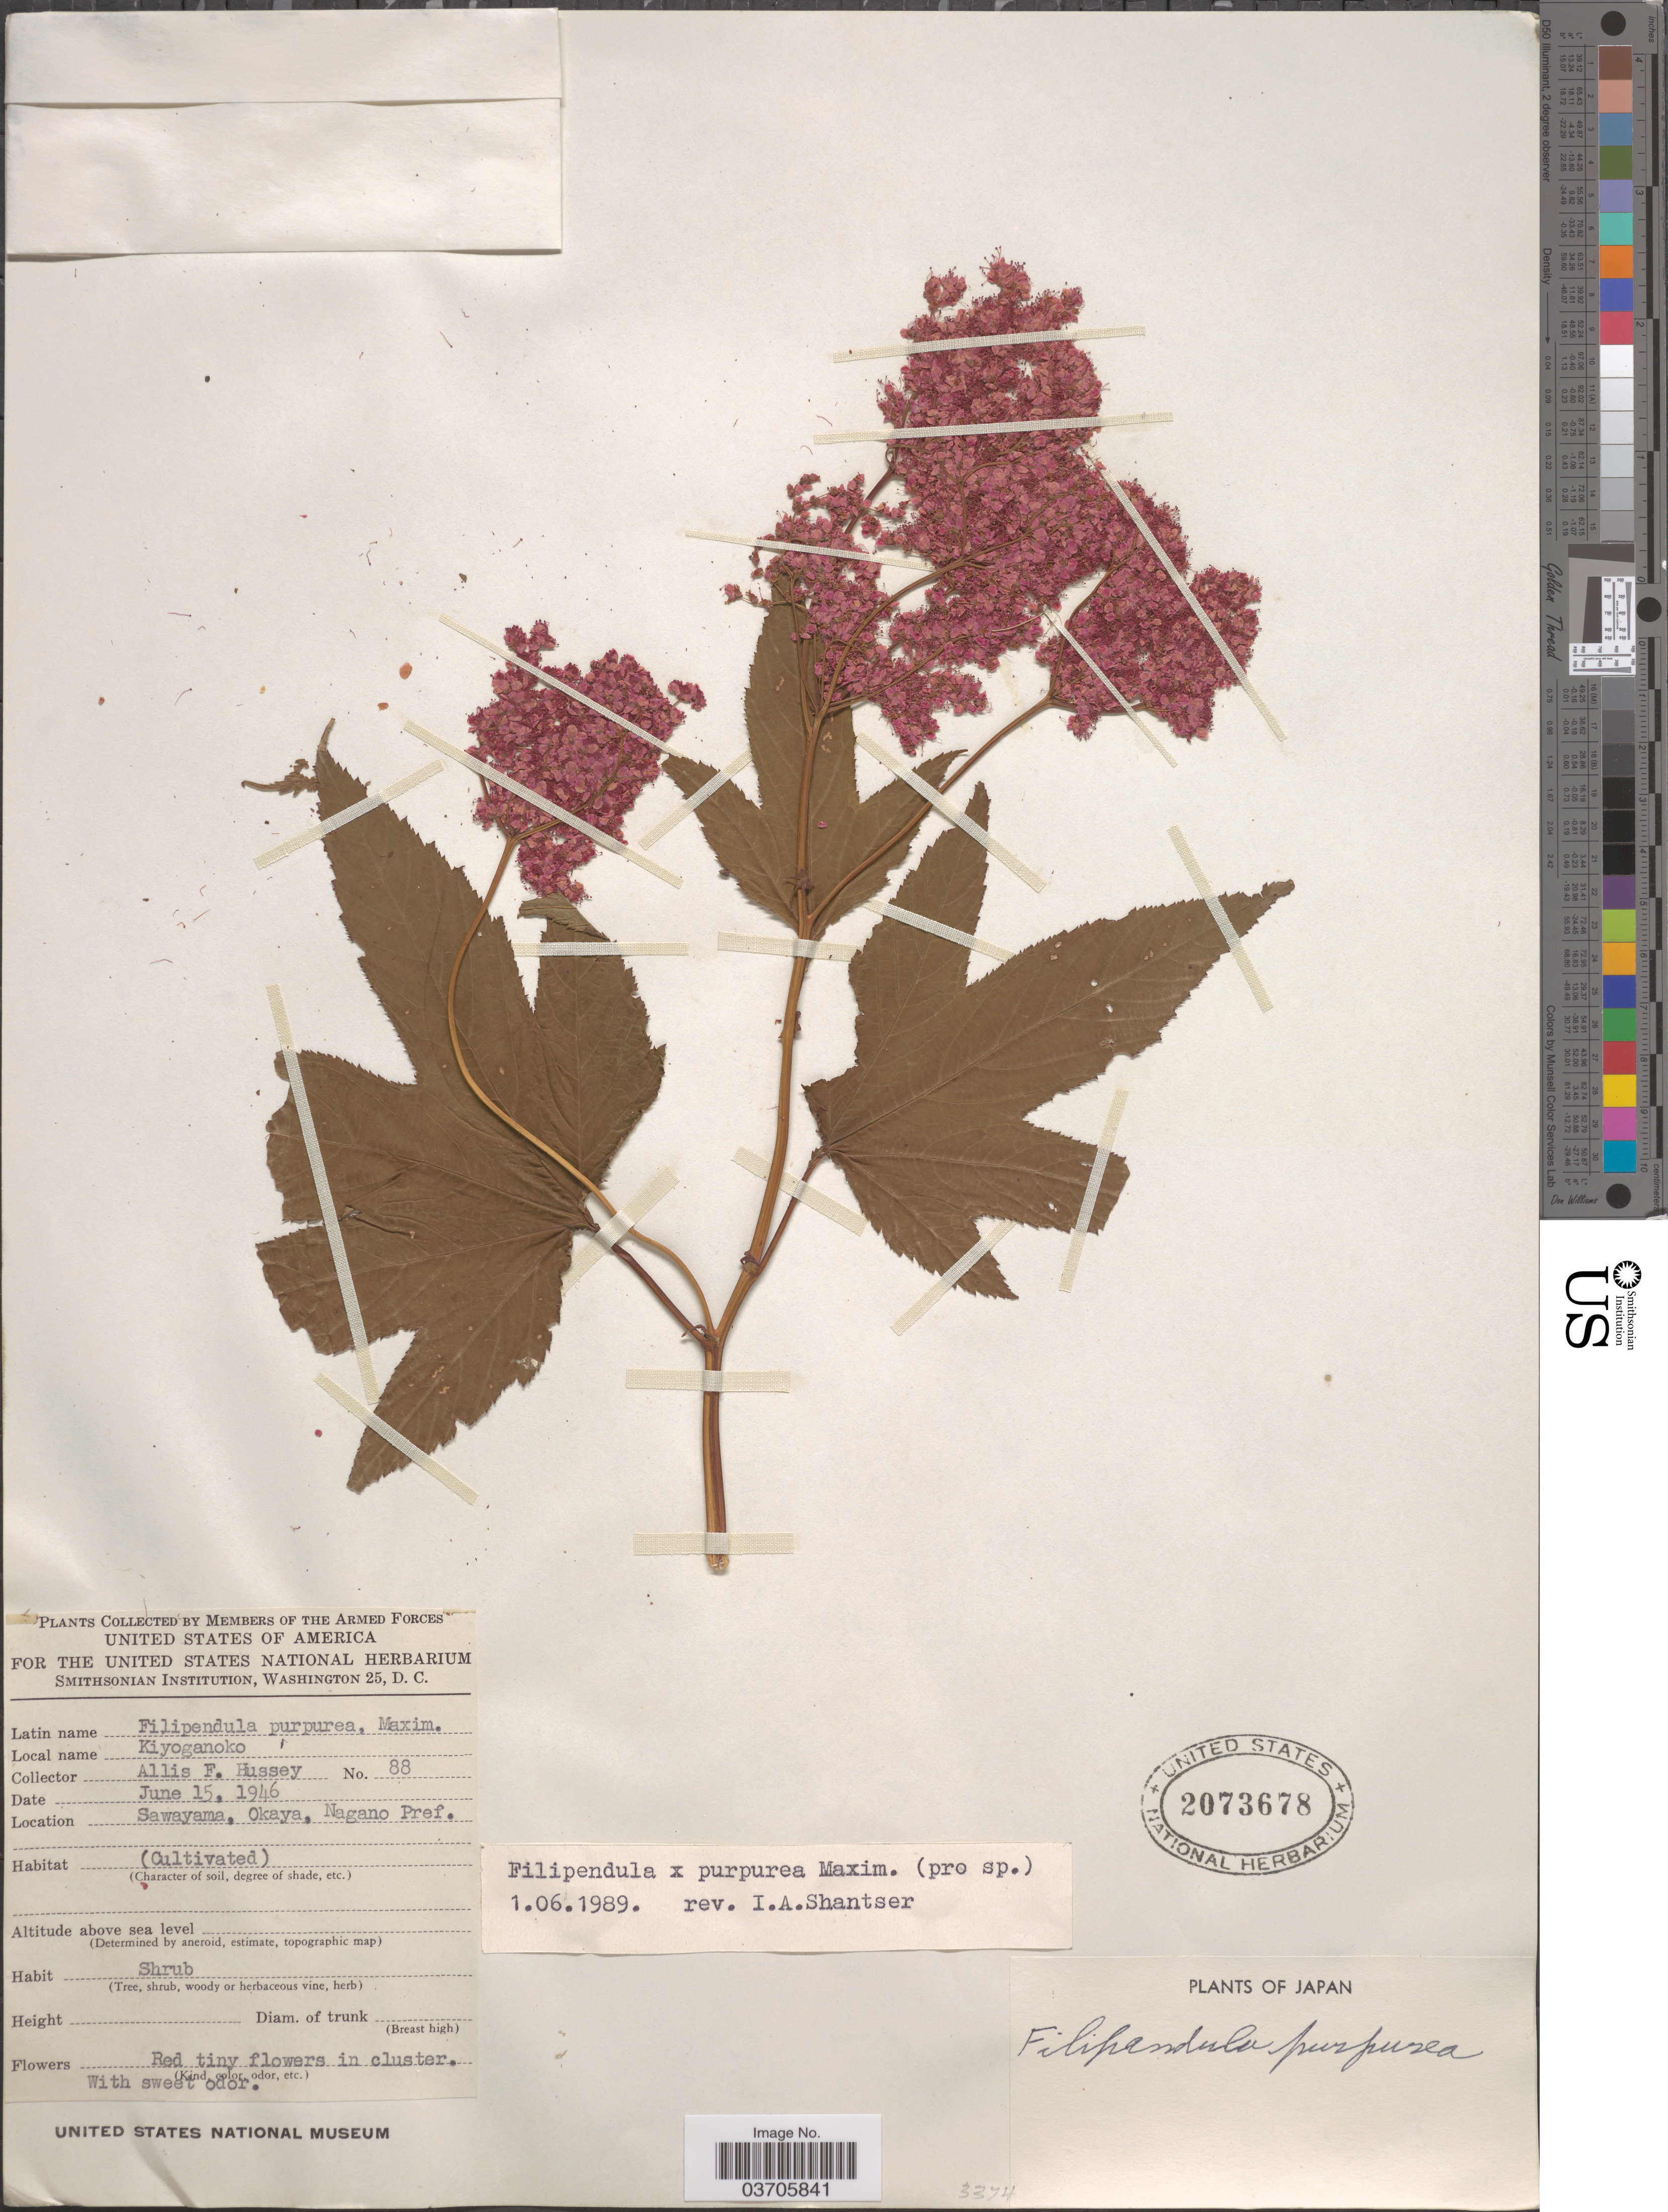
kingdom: Plantae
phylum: Tracheophyta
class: Magnoliopsida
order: Rosales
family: Rosaceae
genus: Filipendula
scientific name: Filipendula purpurea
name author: Maxim.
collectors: A. Hussey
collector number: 88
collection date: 1946-06-15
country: Japan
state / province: Nagano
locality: Sawayama, Okaya, Nagano Pref.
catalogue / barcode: US 2073678